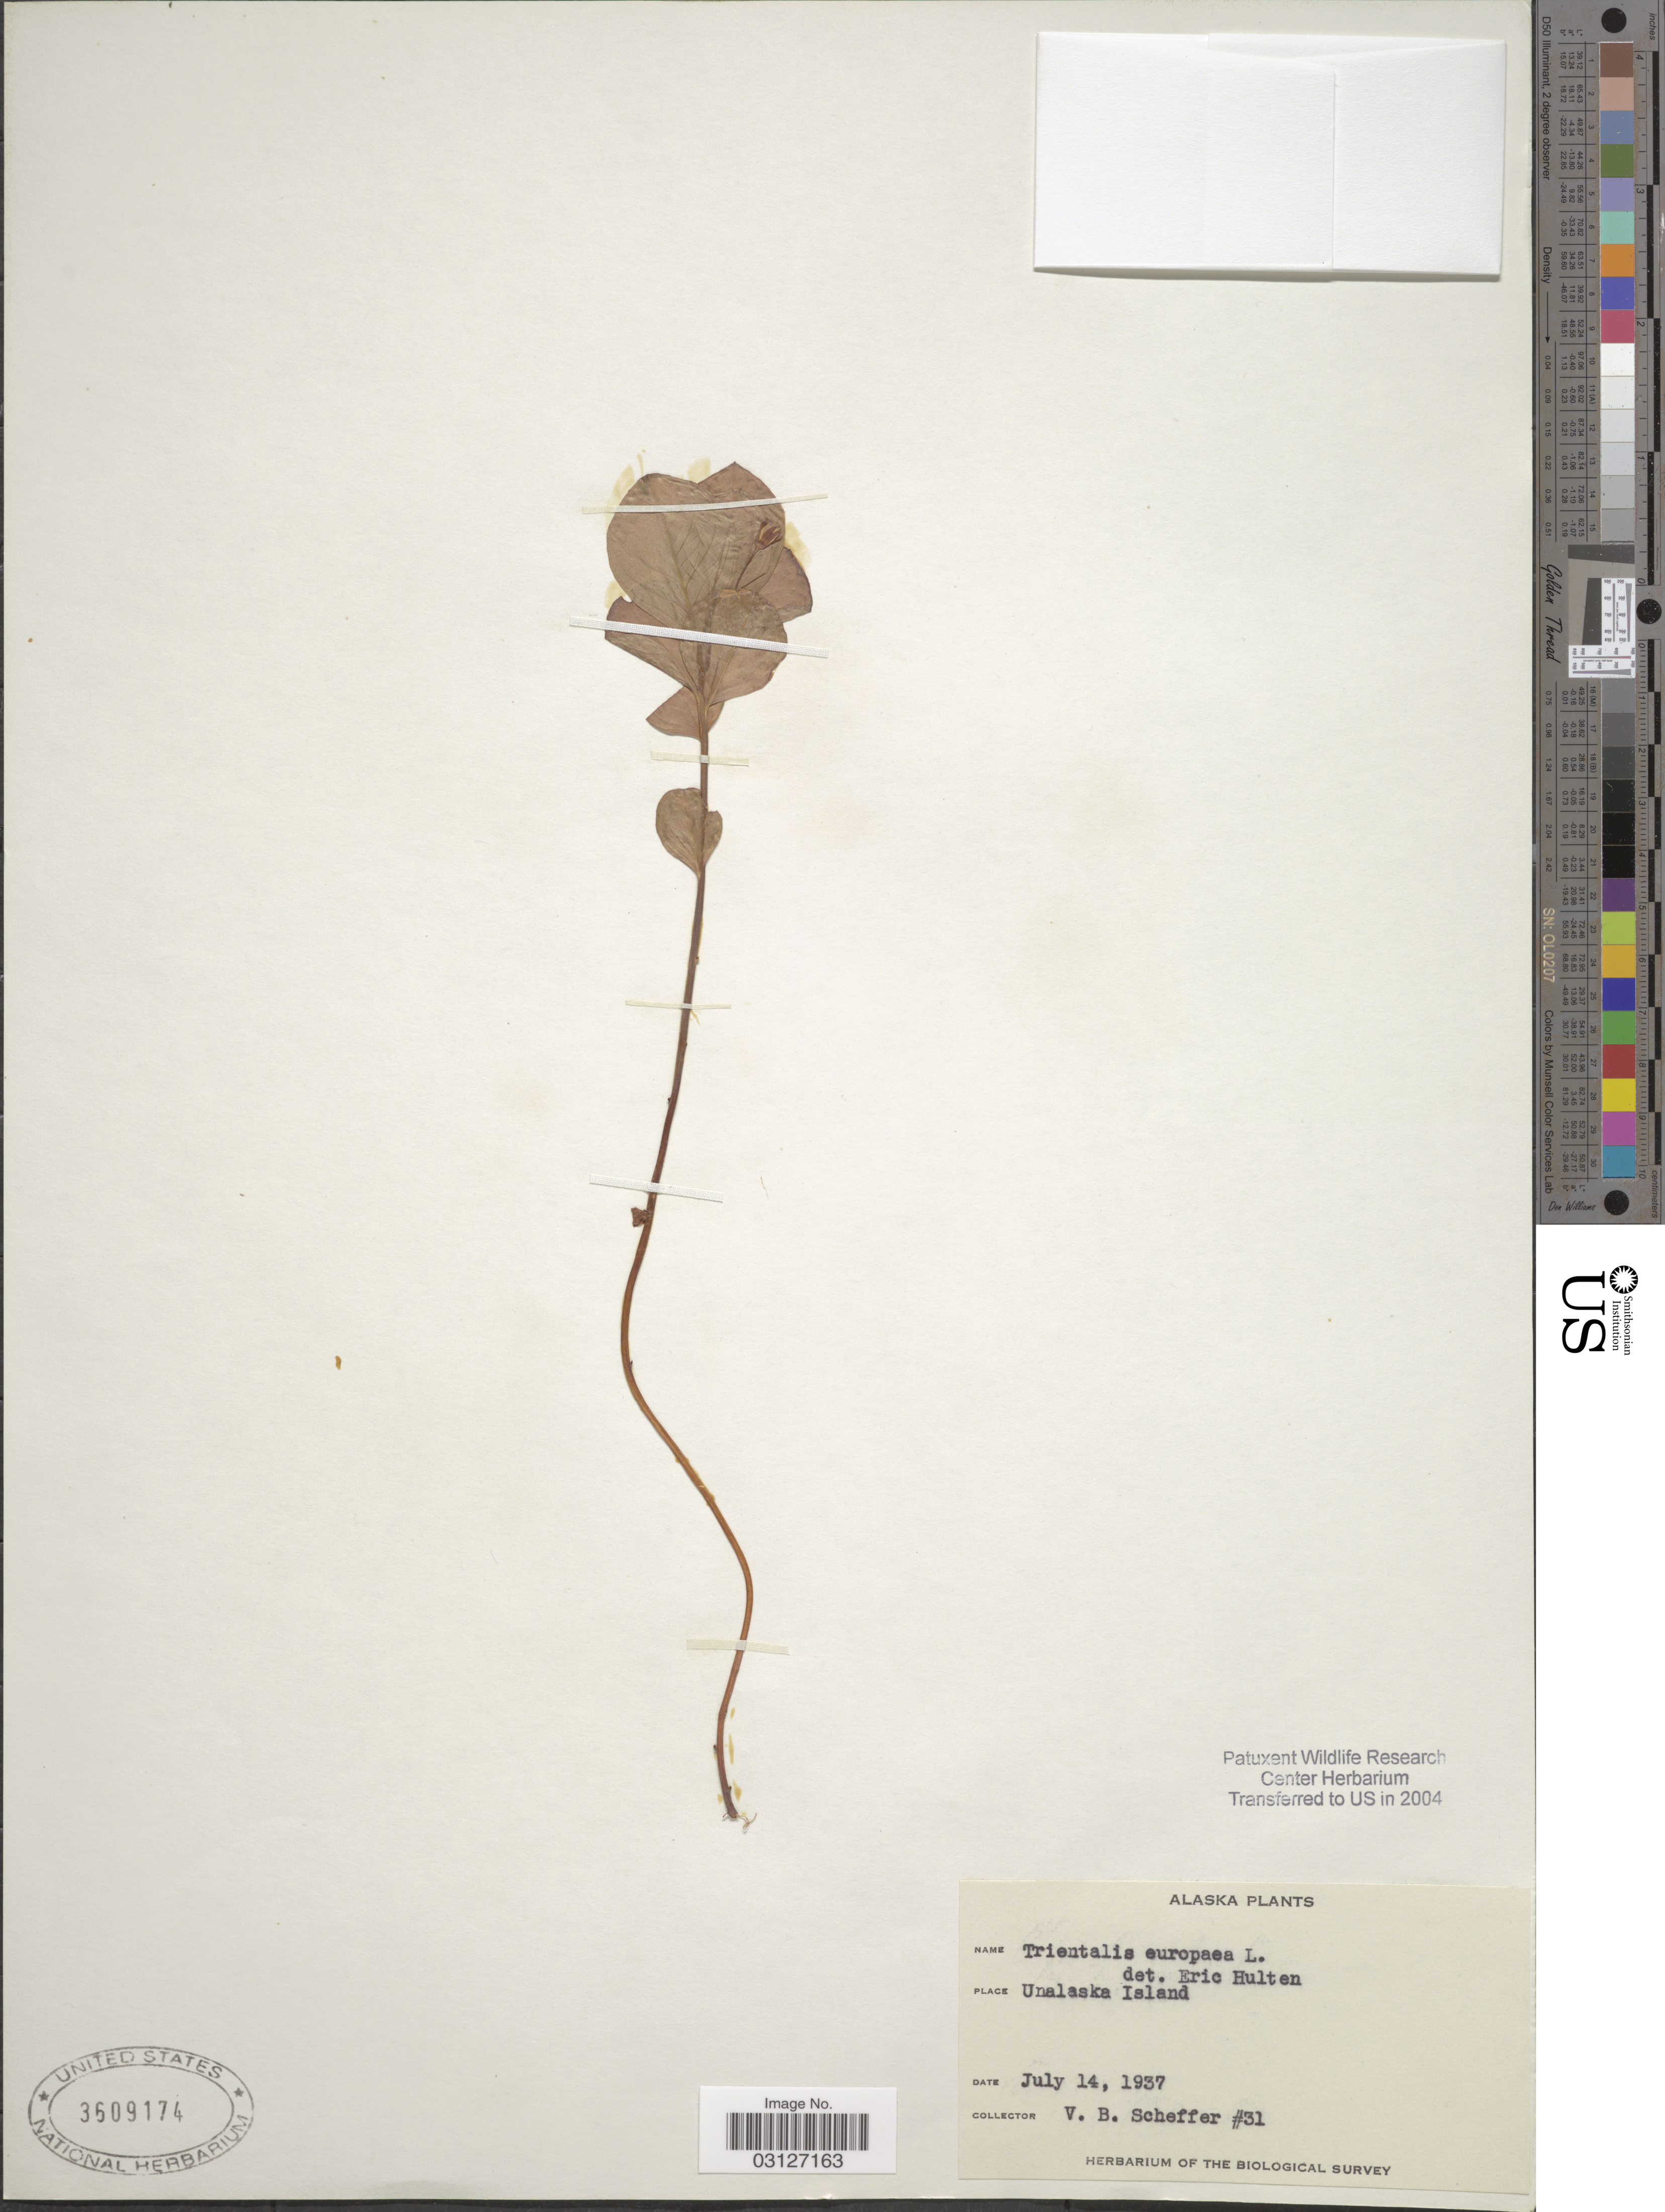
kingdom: Plantae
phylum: Tracheophyta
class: Magnoliopsida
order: Ericales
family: Primulaceae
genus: Trientalis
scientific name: Trientalis europaea subsp. arctica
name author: (Fisch. ex Hook.) Hultén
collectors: V. Scheffer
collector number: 31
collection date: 1937-07-14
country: United States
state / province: Alaska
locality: Unalaska Island.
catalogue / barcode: US 3609174